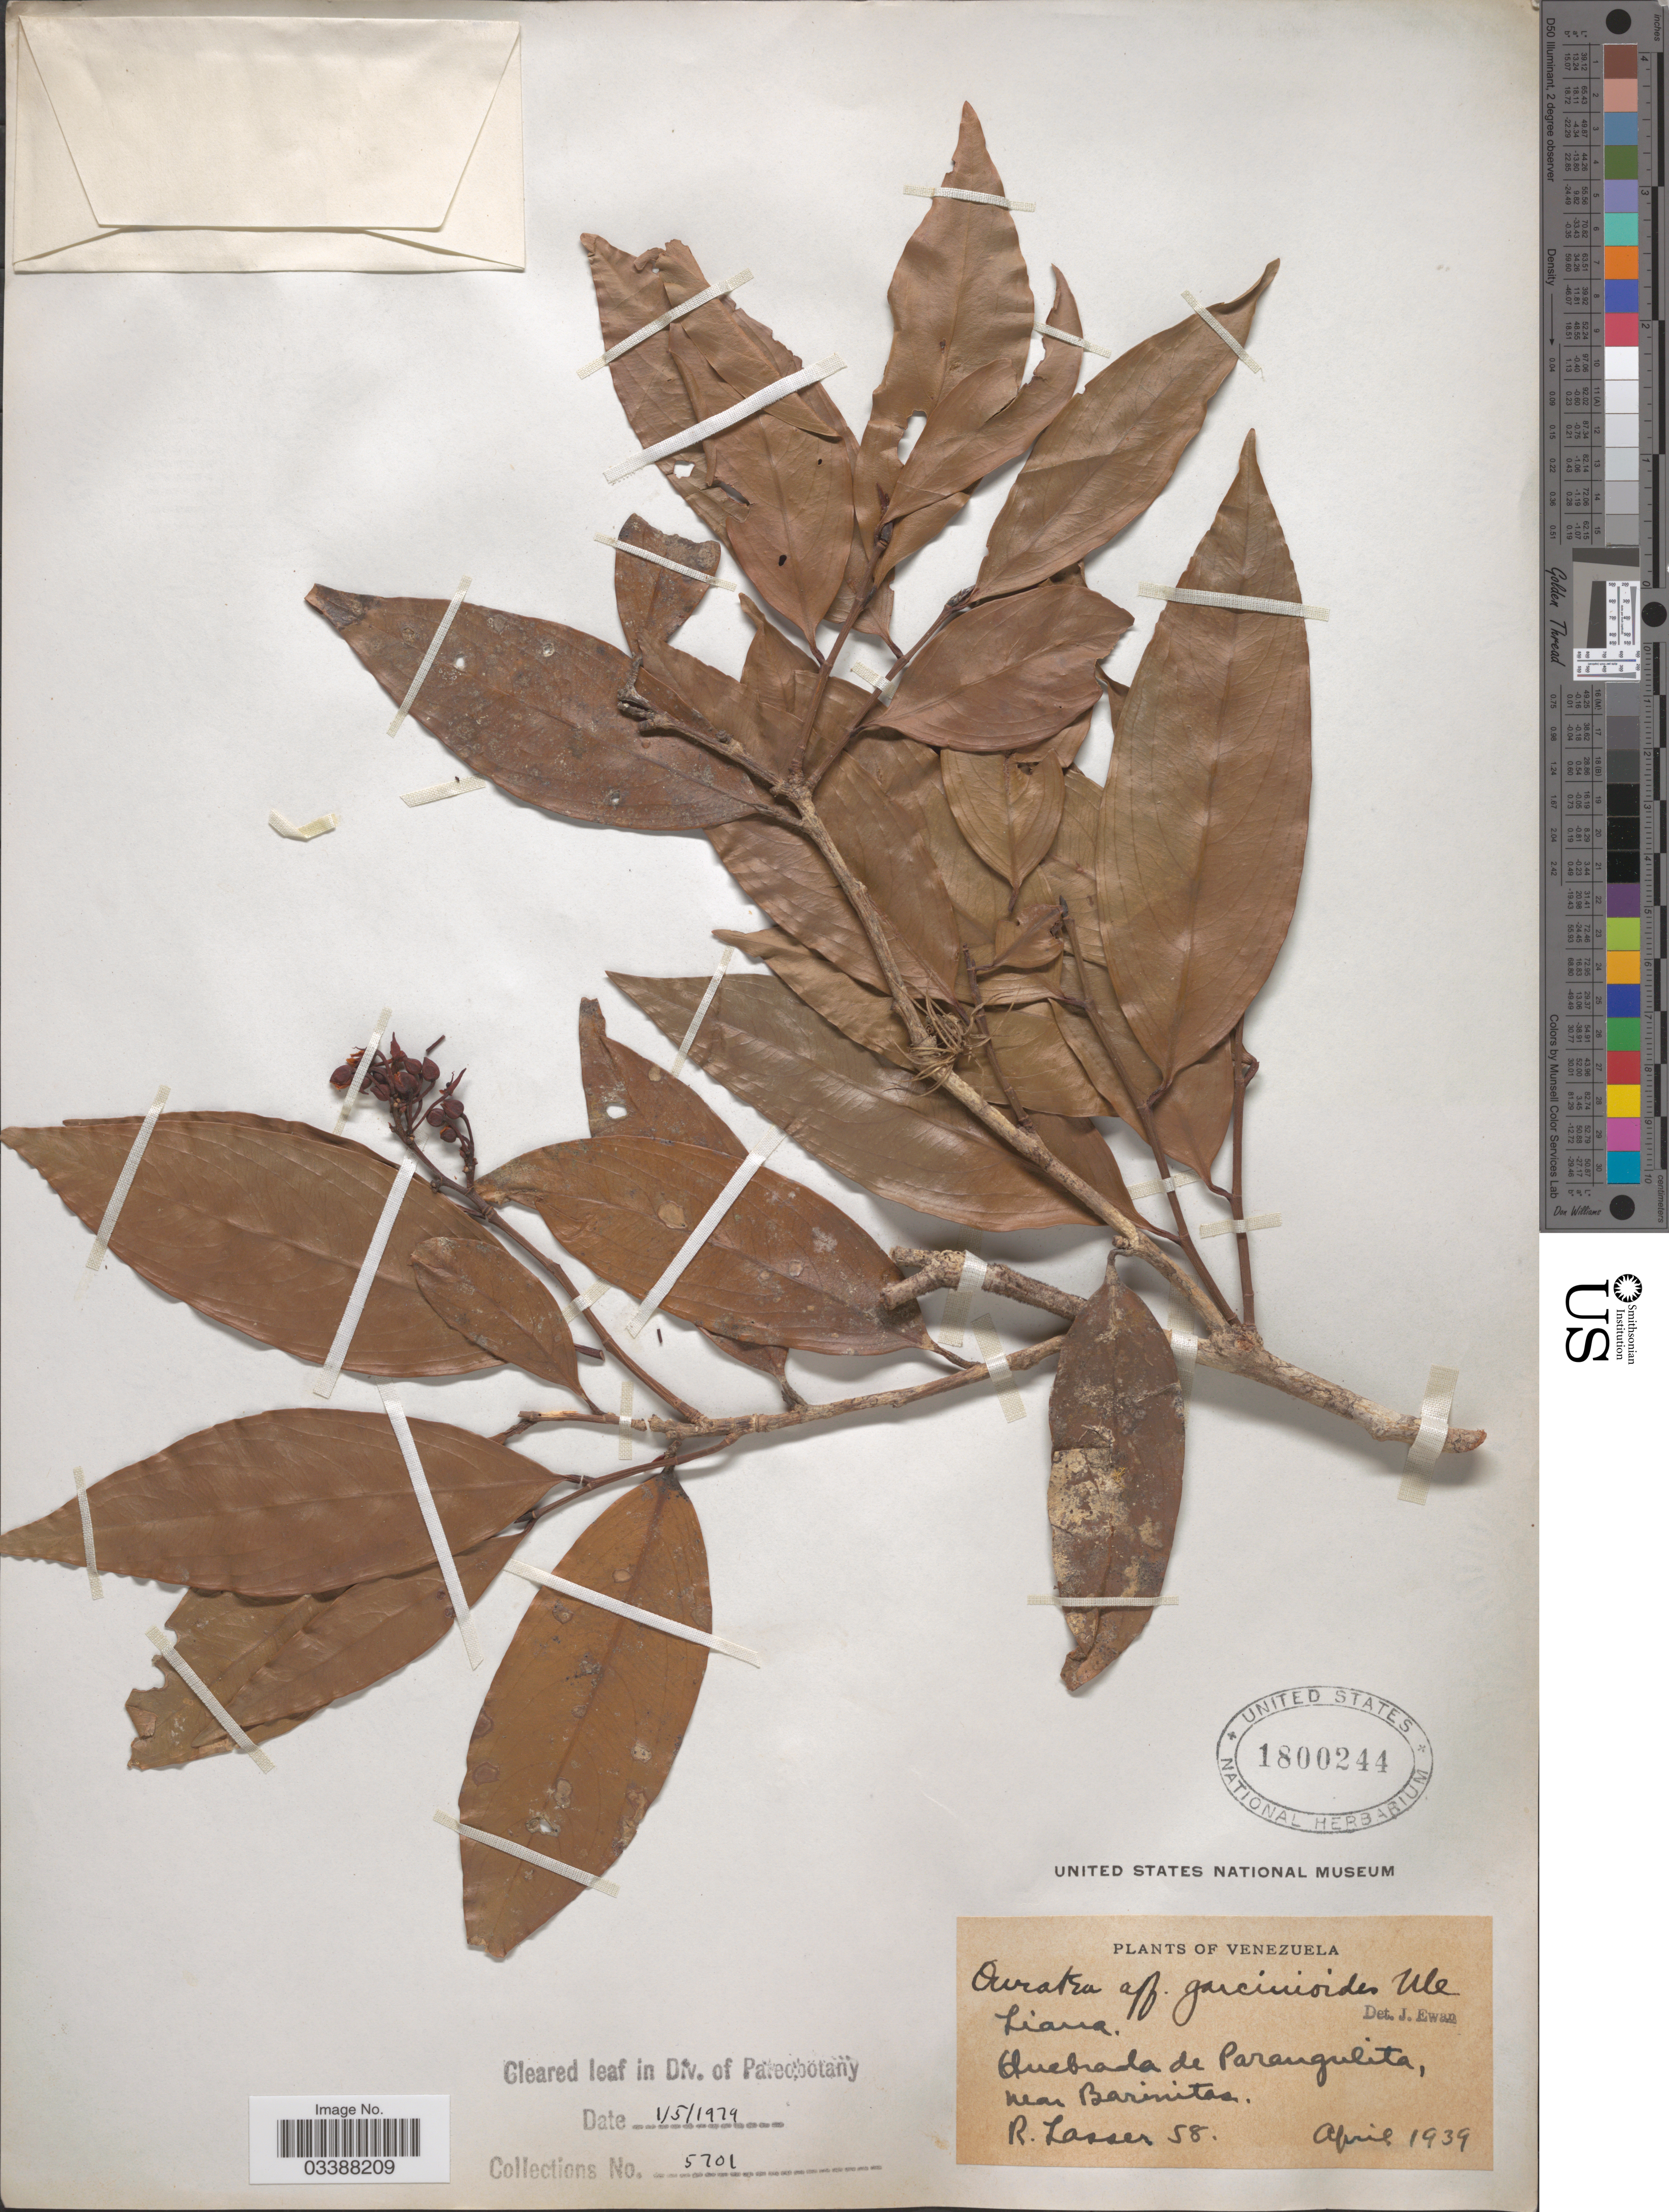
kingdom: Plantae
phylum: Tracheophyta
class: Magnoliopsida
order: Malpighiales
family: Ochnaceae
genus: Ouratea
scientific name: Ouratea garcinioides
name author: Ule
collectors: R. Lasser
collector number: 58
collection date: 1939-04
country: Venezuela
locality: Quebrada de Parangulita, near Barinitas.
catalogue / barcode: US 1800244